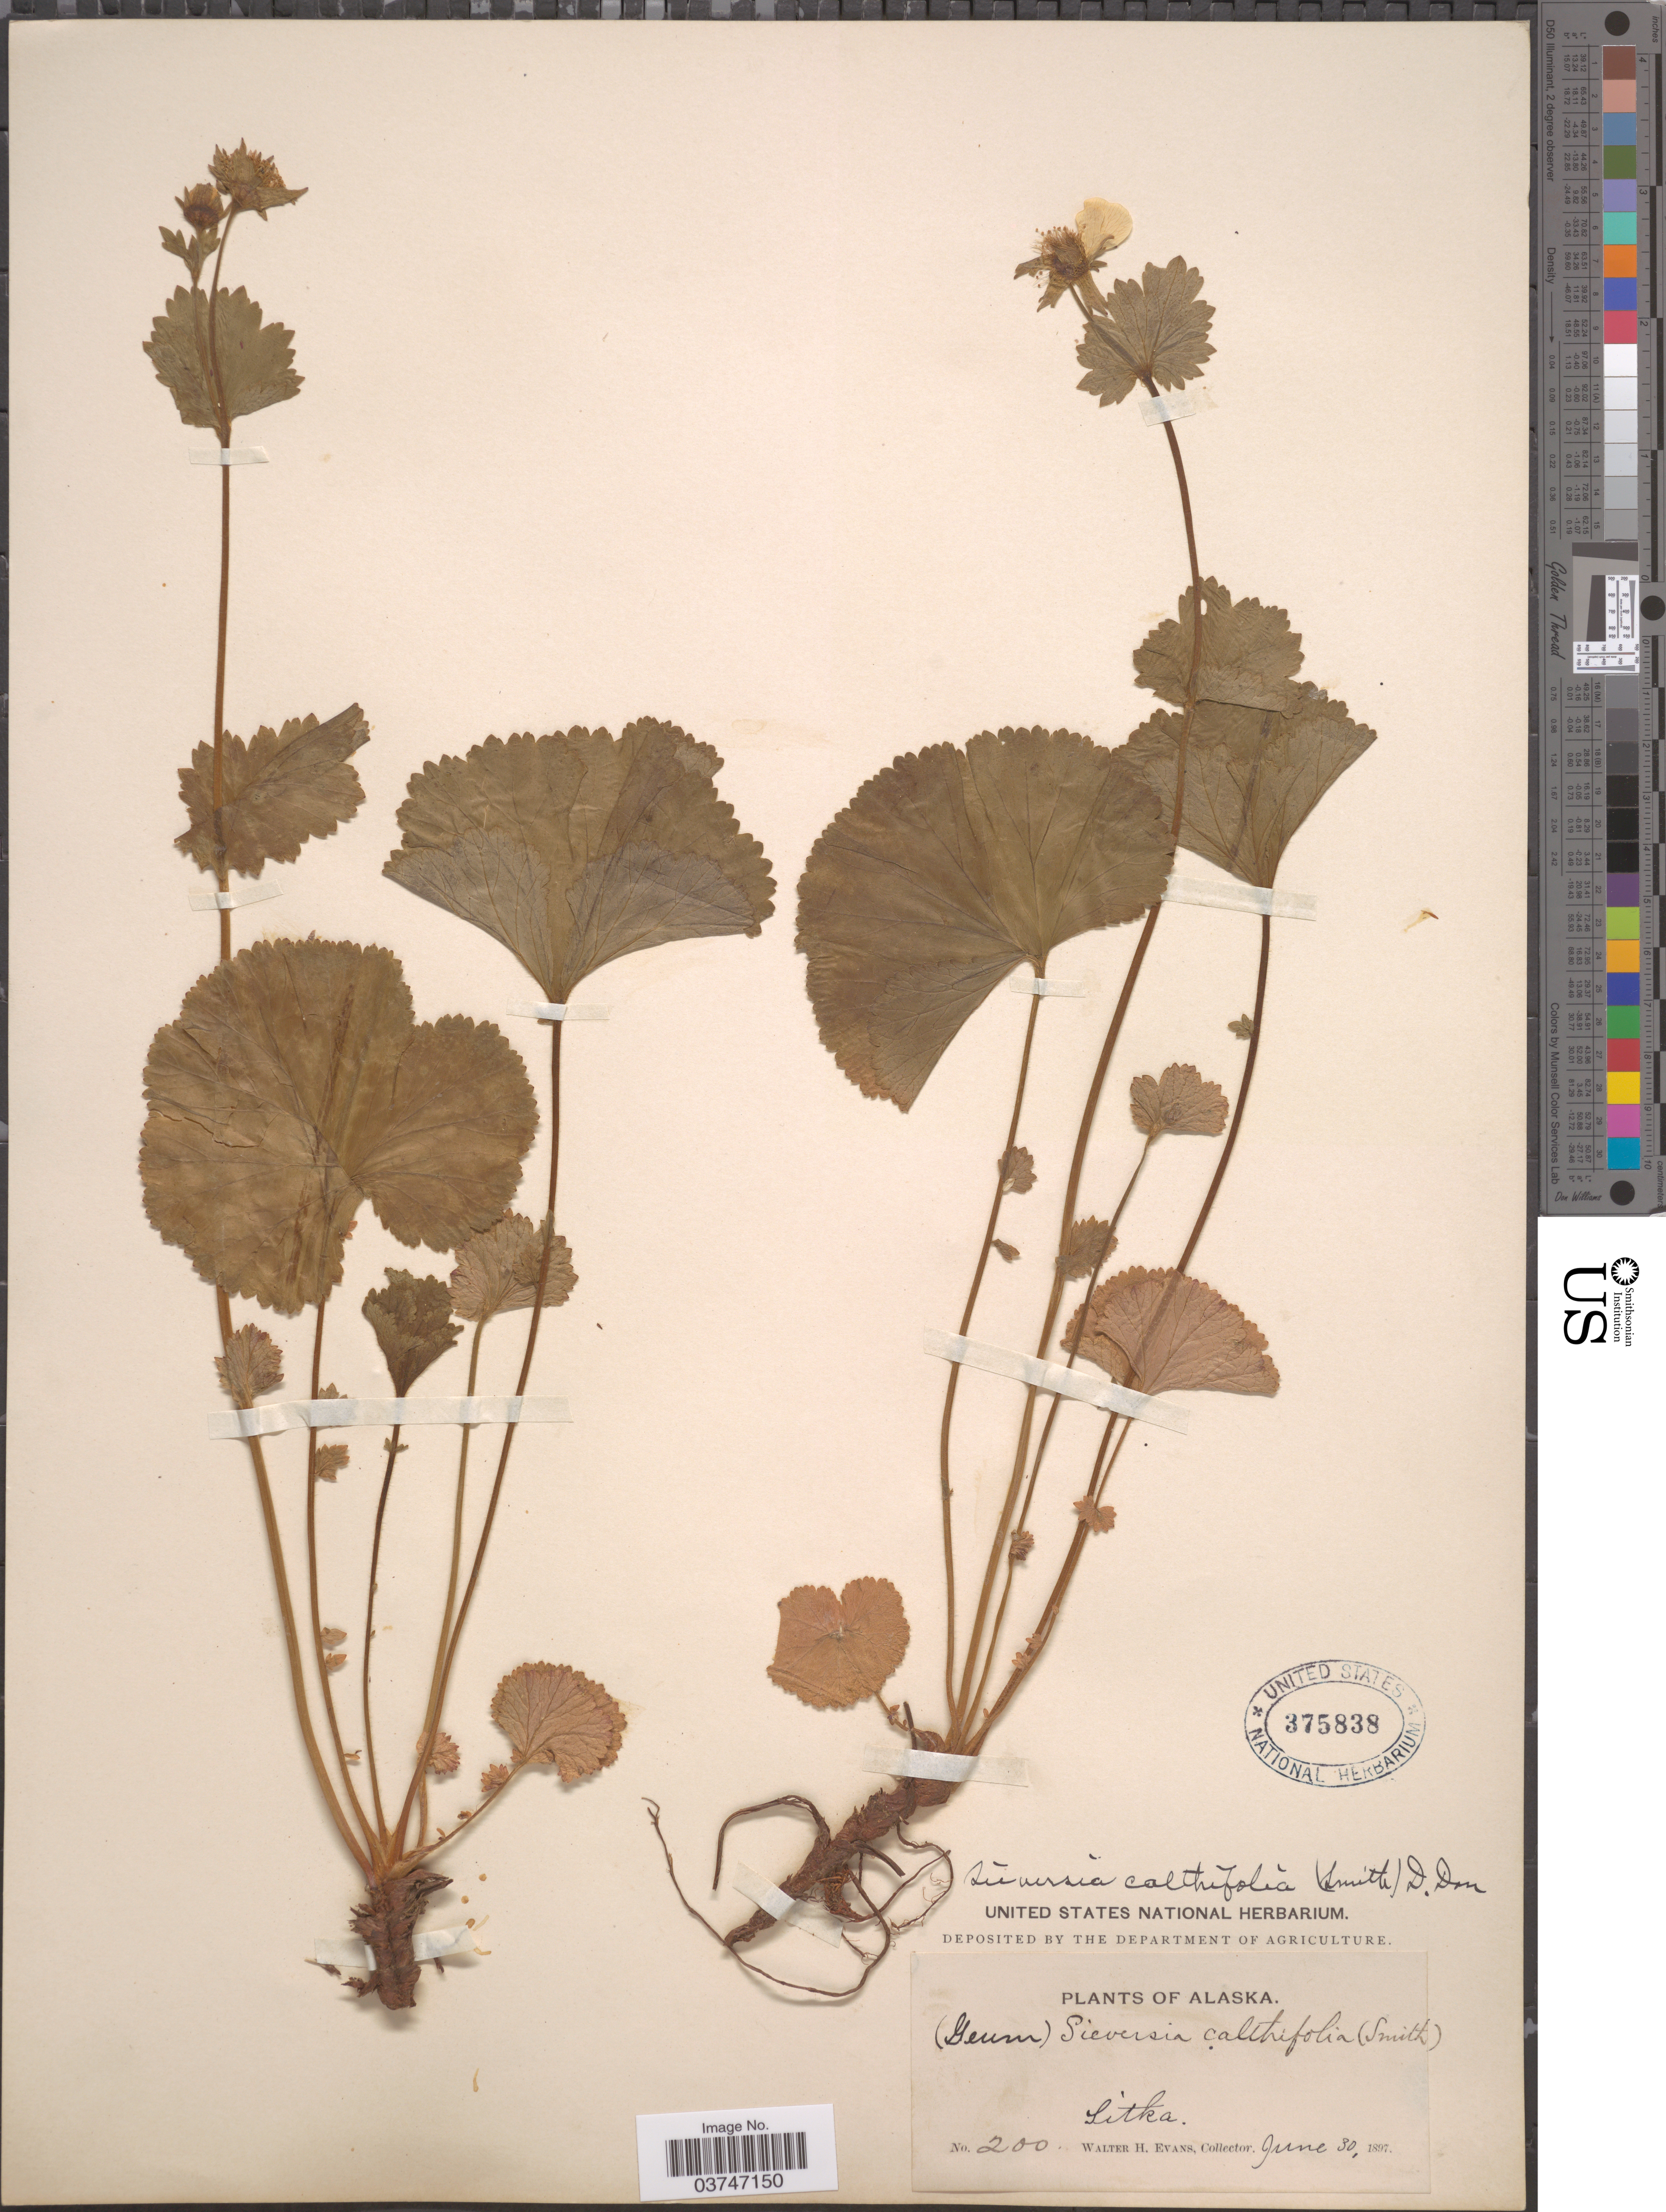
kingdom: Plantae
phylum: Tracheophyta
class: Magnoliopsida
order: Rosales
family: Rosaceae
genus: Geum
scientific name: Geum calthifolium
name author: Menzies ex Sm.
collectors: W. H. Evans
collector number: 200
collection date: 1897-06-30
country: United States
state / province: Alaska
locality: Sitka.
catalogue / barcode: US 375838